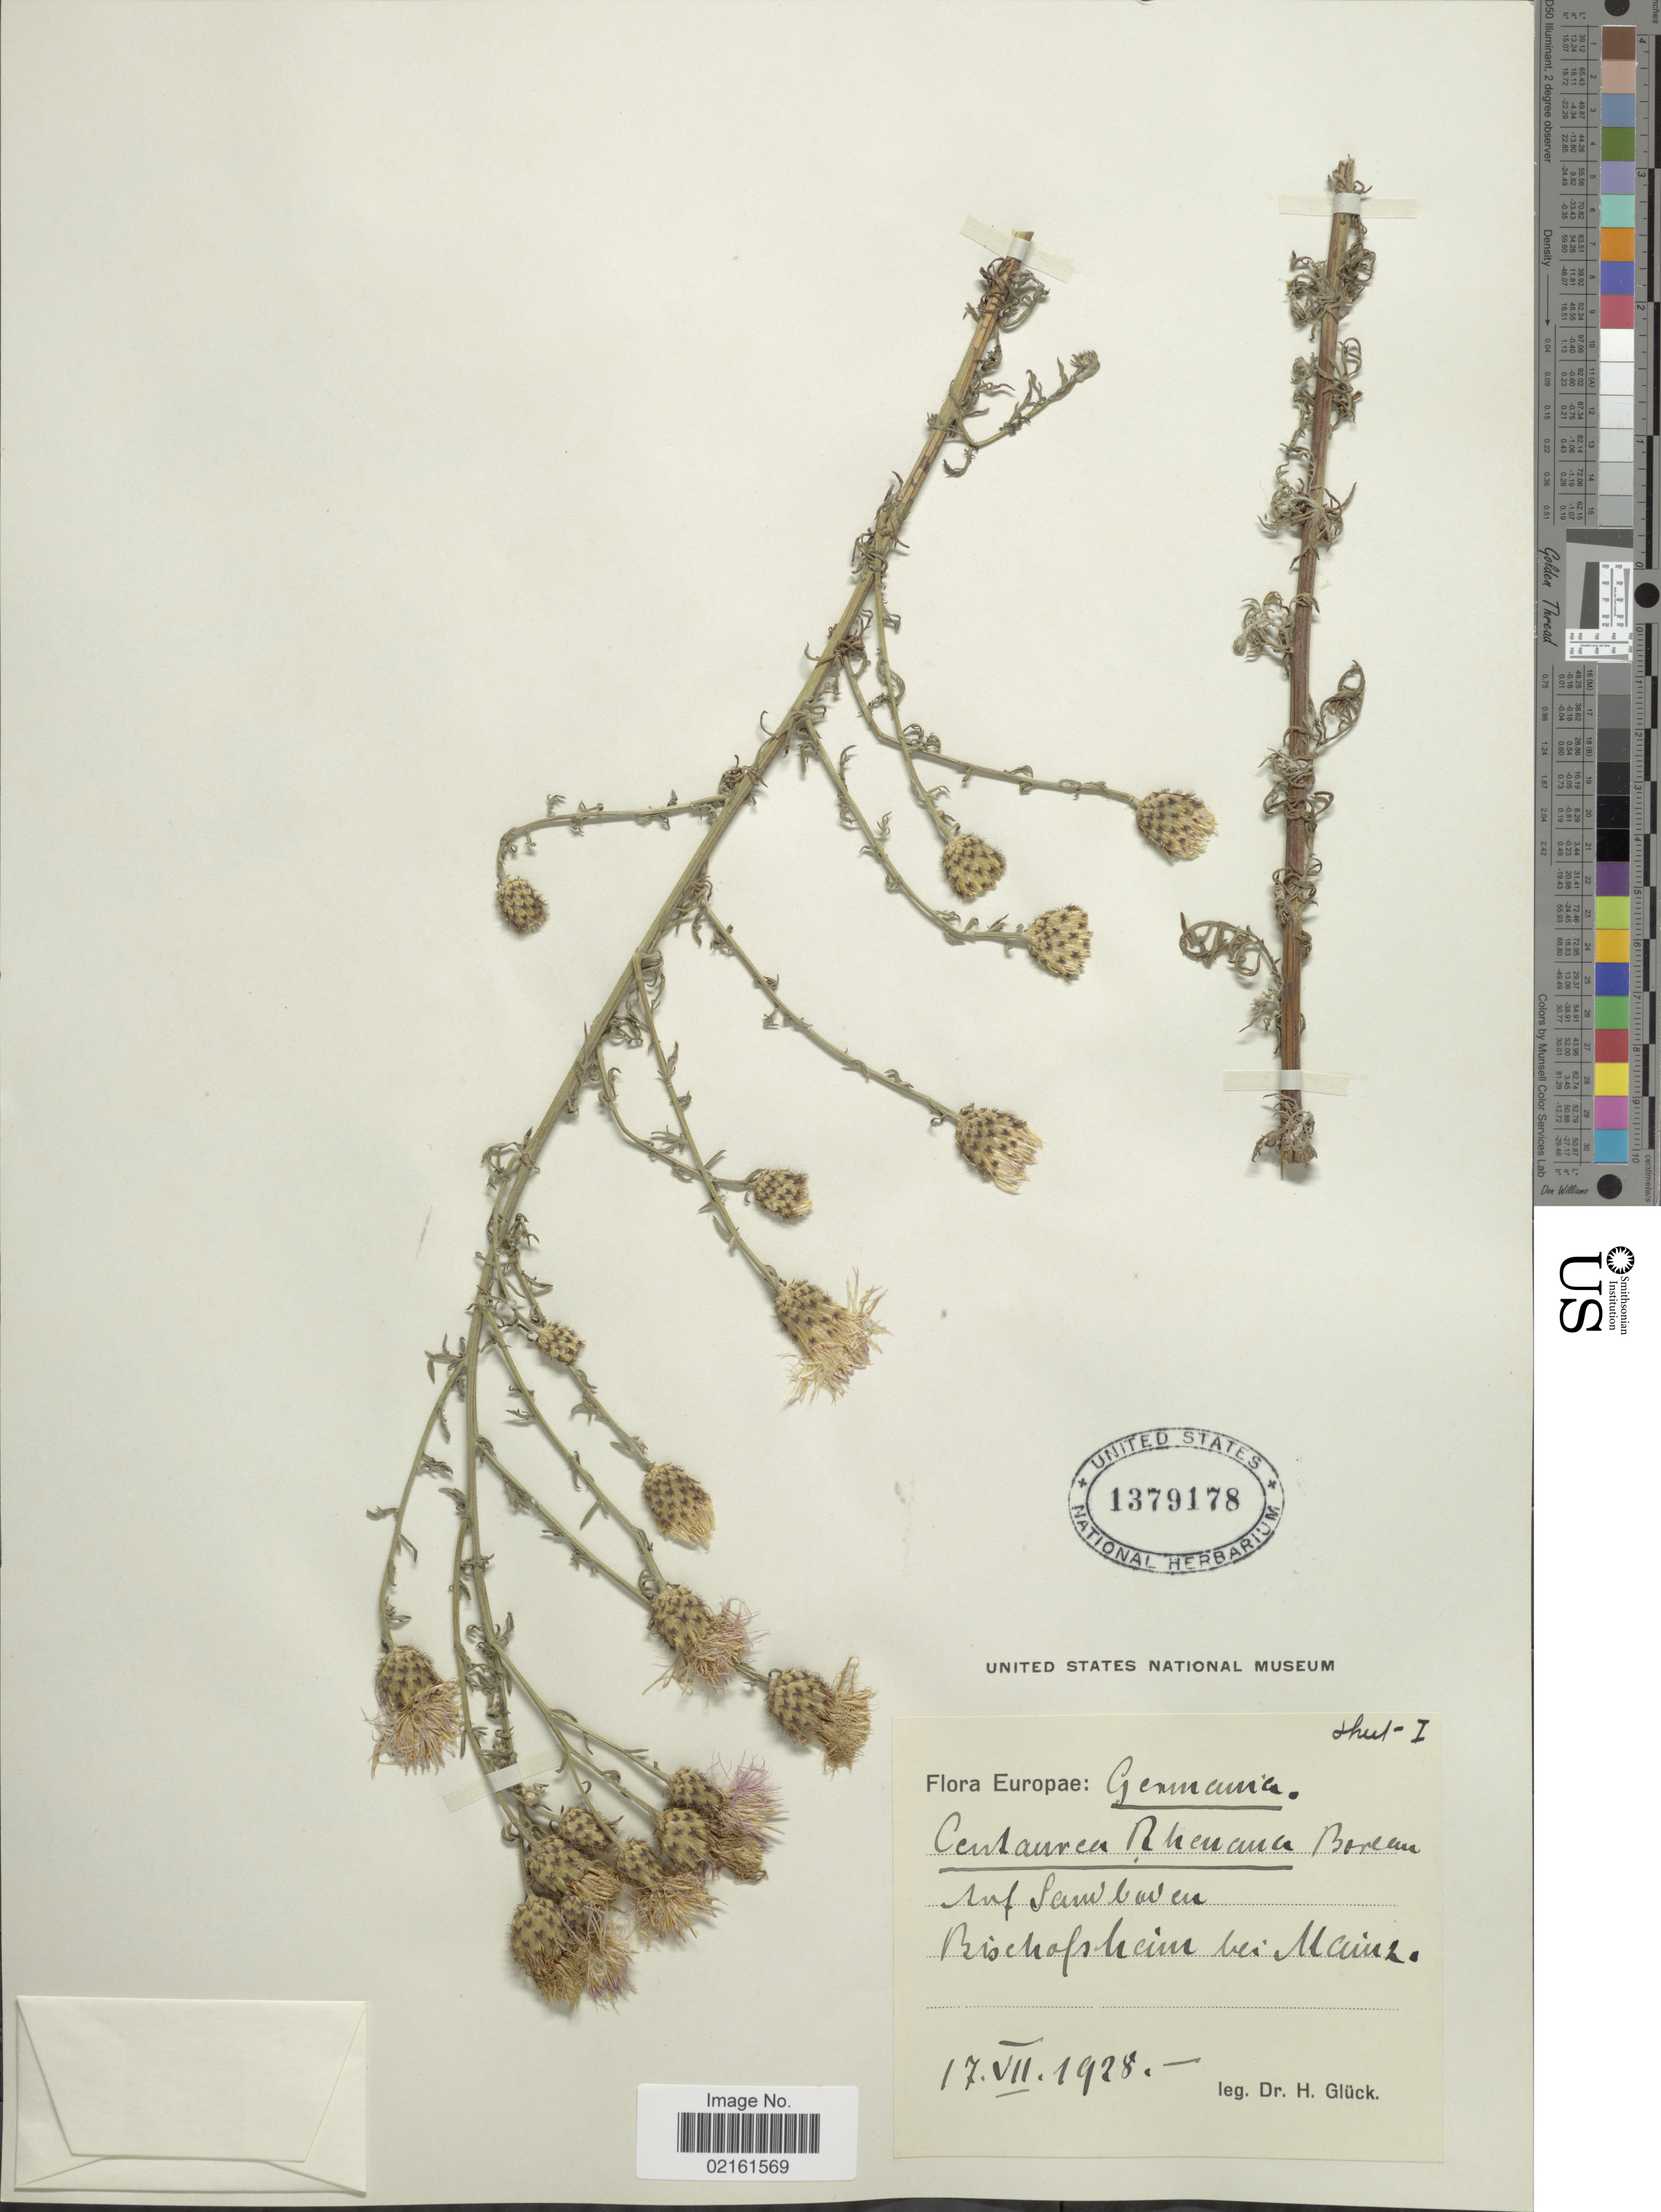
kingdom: Plantae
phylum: Tracheophyta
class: Magnoliopsida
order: Asterales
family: Asteraceae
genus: Centaurea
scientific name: Centaurea stoebe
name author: L.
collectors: H. Glück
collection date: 1928-07-17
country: Germany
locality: Bischoplicum bei Ucuiuz [interpreted]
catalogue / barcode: US 1379178